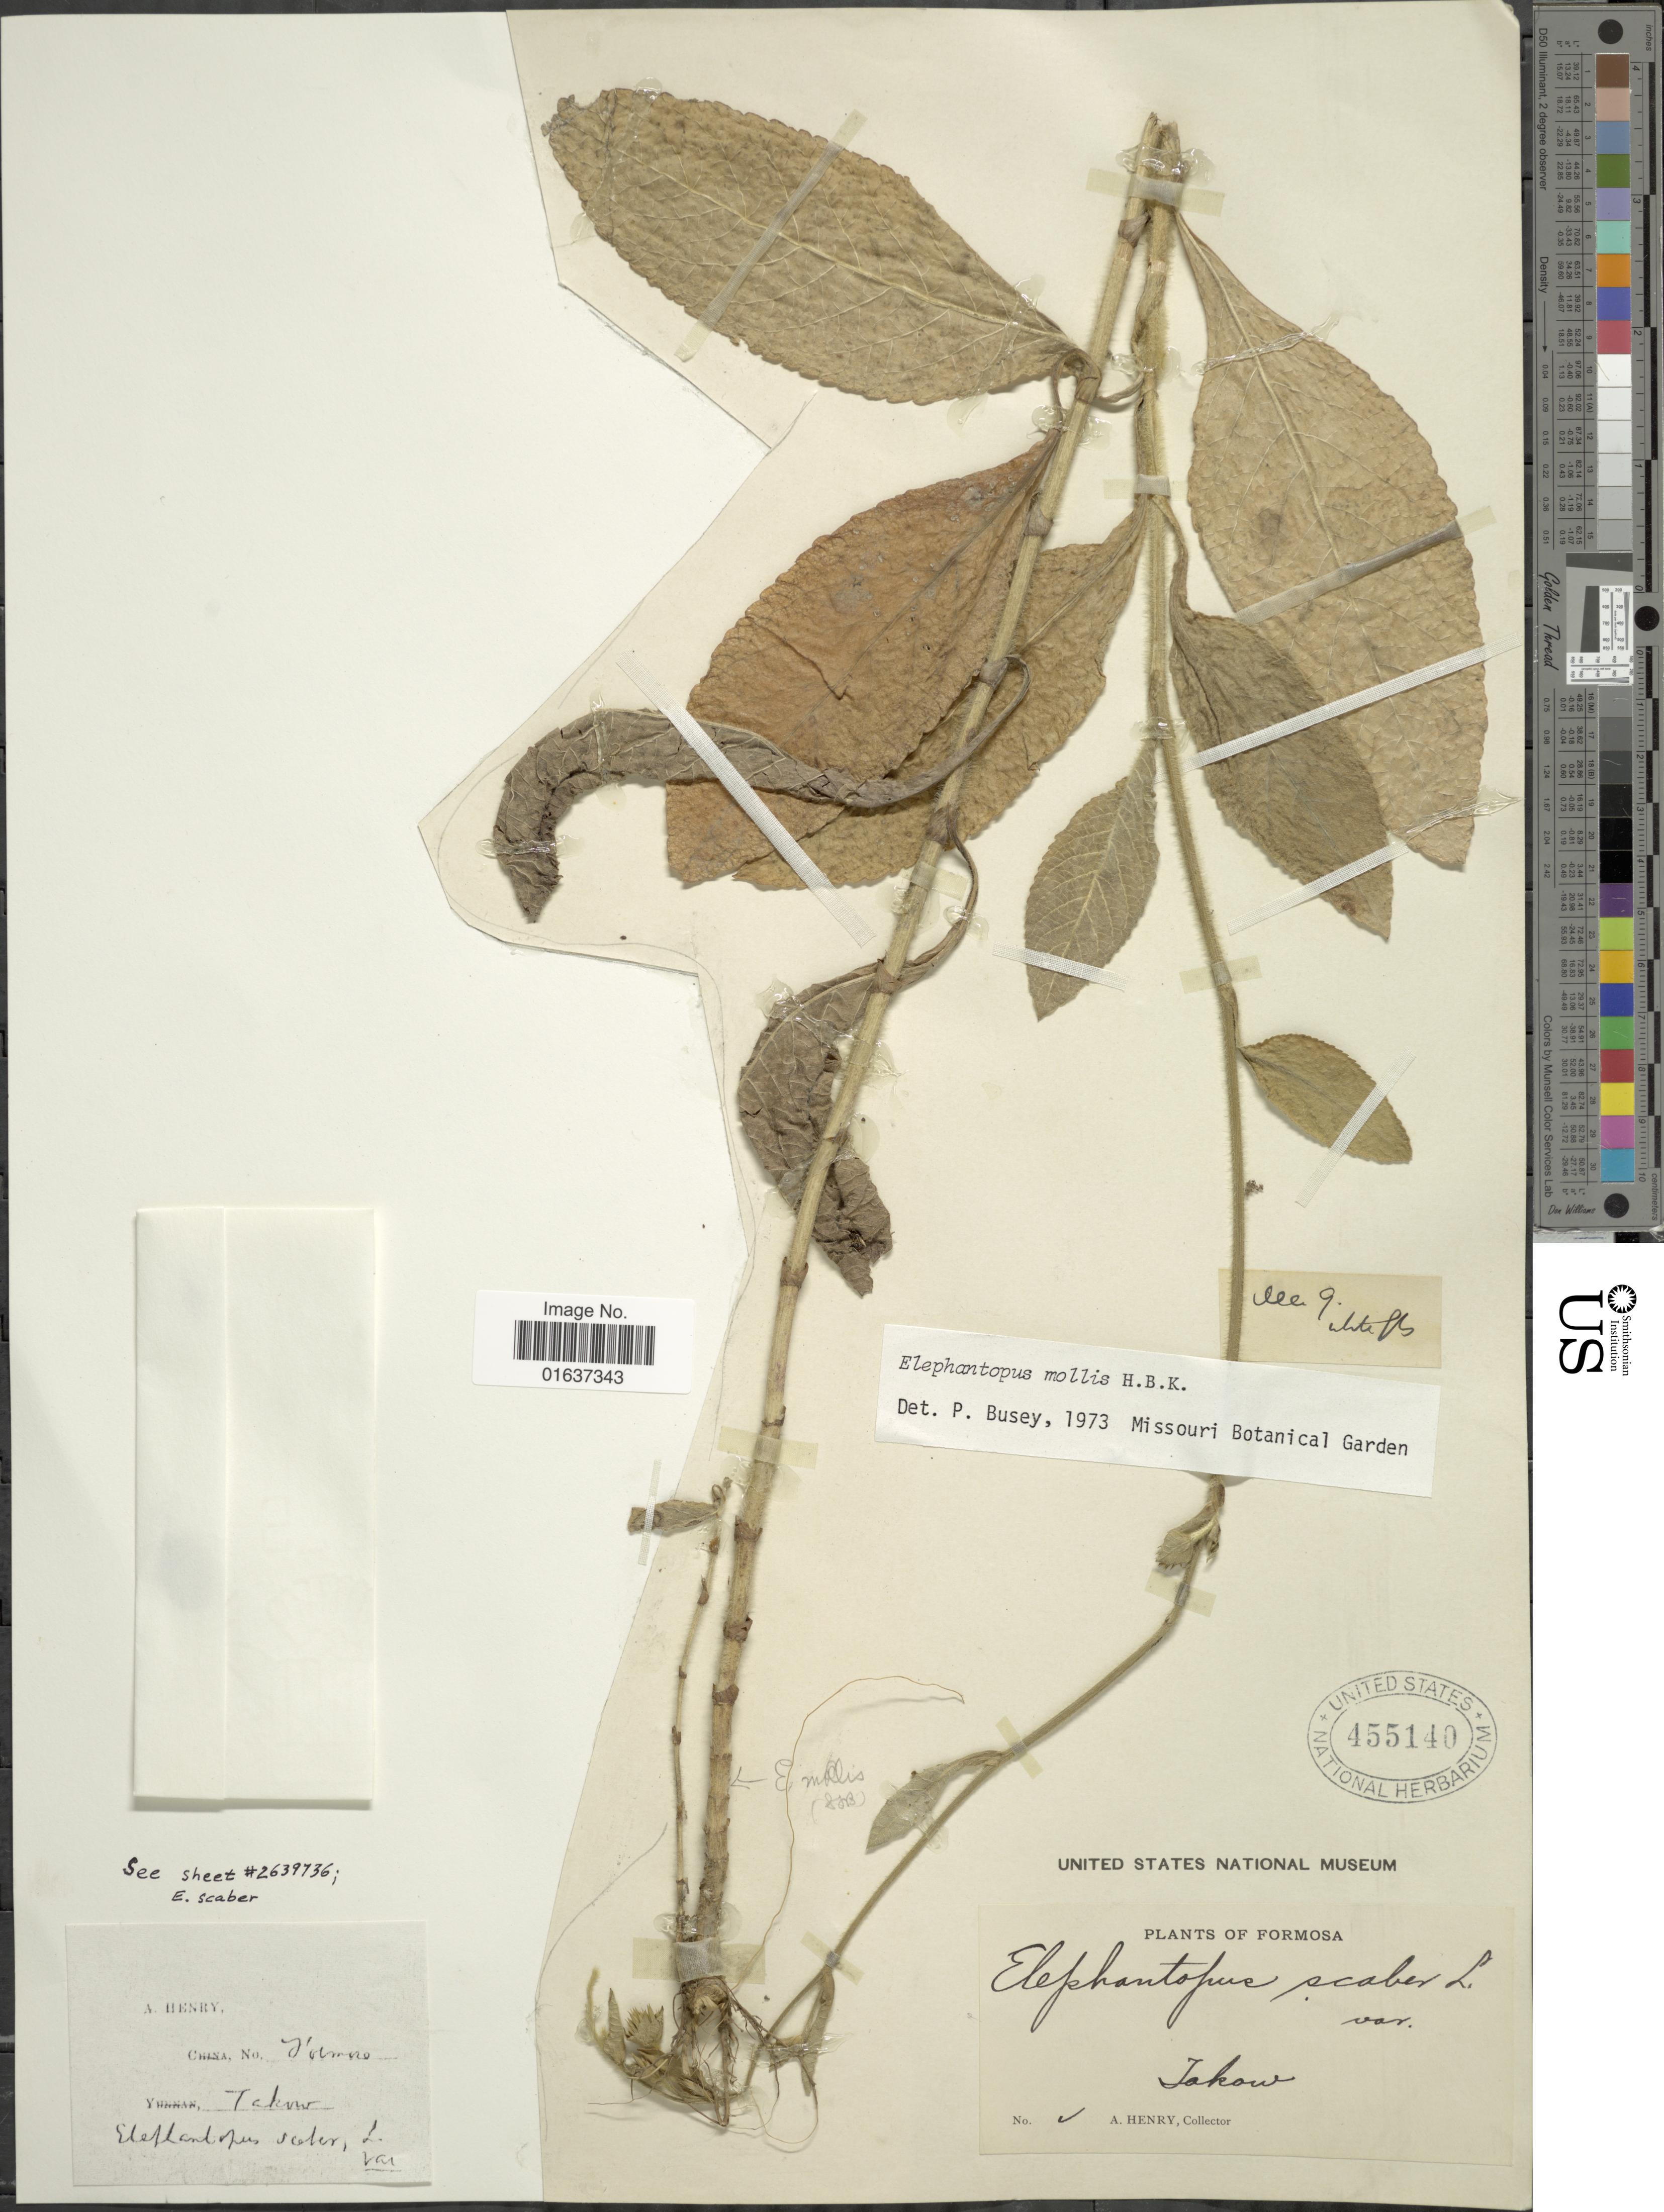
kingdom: Plantae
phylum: Tracheophyta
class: Magnoliopsida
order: Asterales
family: Asteraceae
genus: Elephantopus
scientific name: Elephantopus mollis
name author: Kunth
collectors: A. Henry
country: Taiwan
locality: Formosa, Takow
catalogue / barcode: US 455140